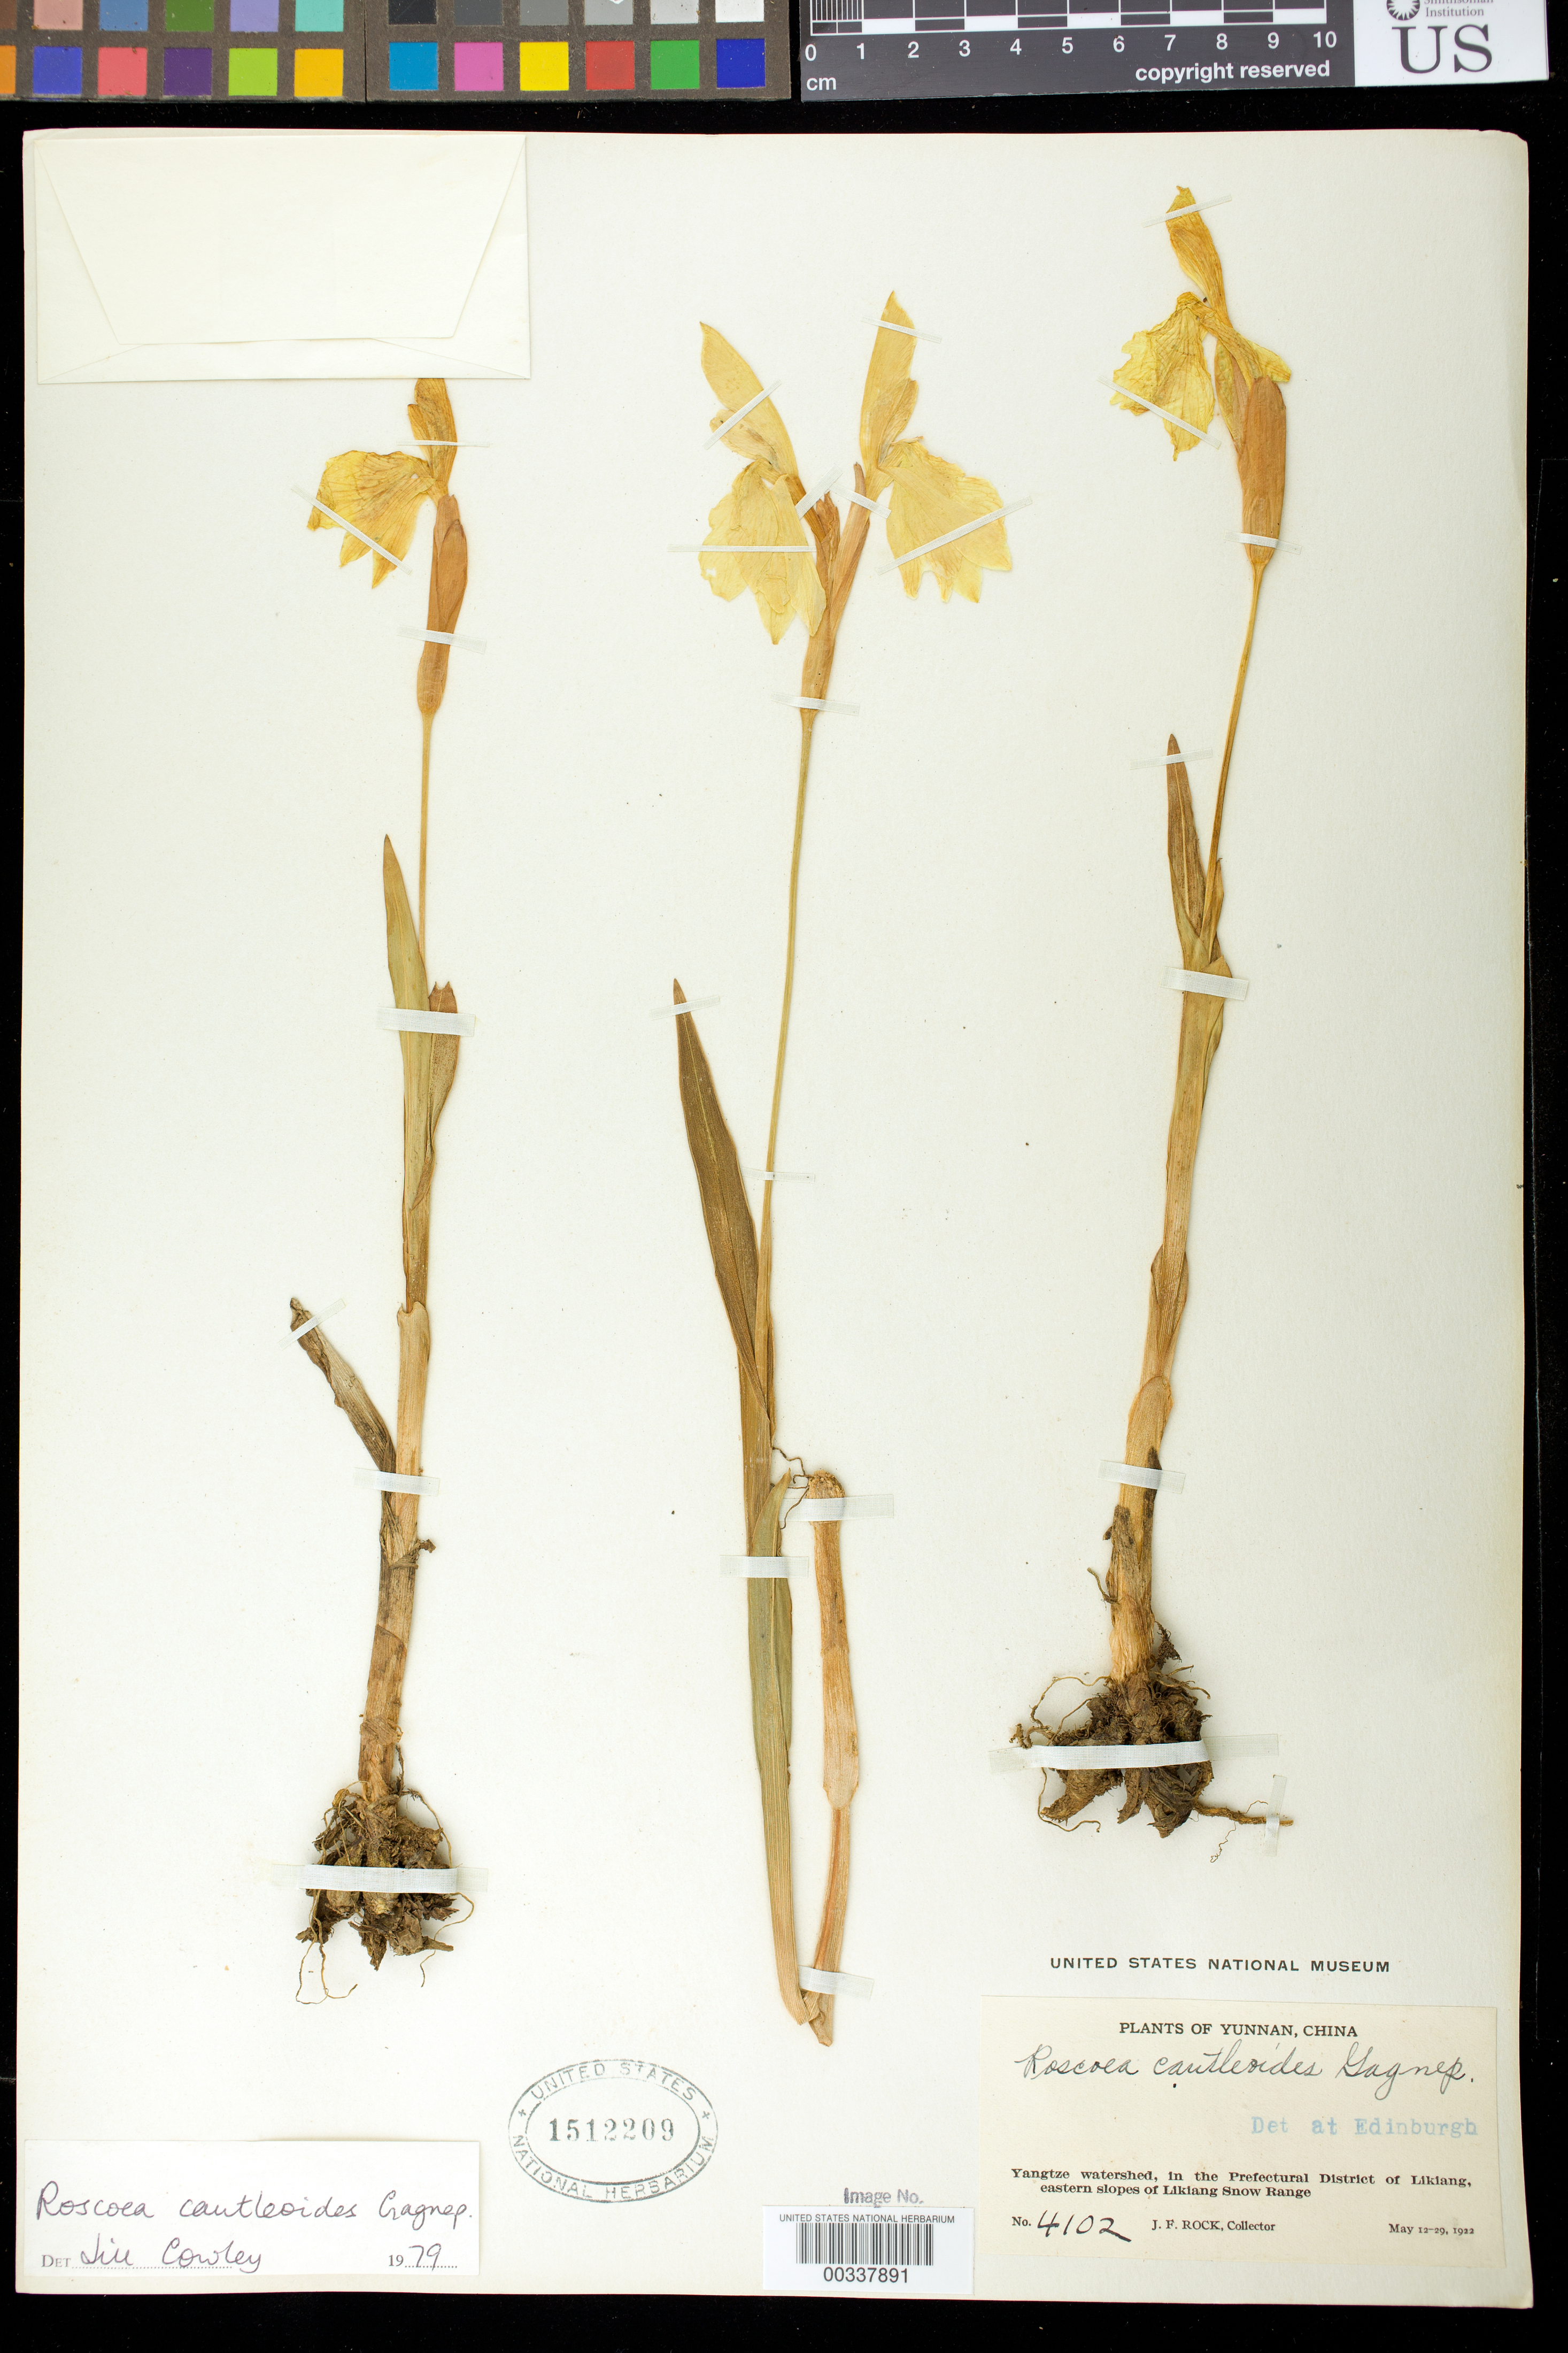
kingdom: Plantae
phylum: Tracheophyta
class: Liliopsida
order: Zingiberales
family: Zingiberaceae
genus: Roscoea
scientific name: Roscoea cautleoides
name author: Gagnep.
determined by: Cowley, J.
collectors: J. F. Rock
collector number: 4102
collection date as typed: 12 May 1922 to 29 May 1922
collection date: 1922-05-12/1922-05-29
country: China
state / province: Yunnan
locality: Yangtze watershed, prefectural dist of Likiang, eastern slopes of Likiang snow range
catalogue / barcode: US 1512209